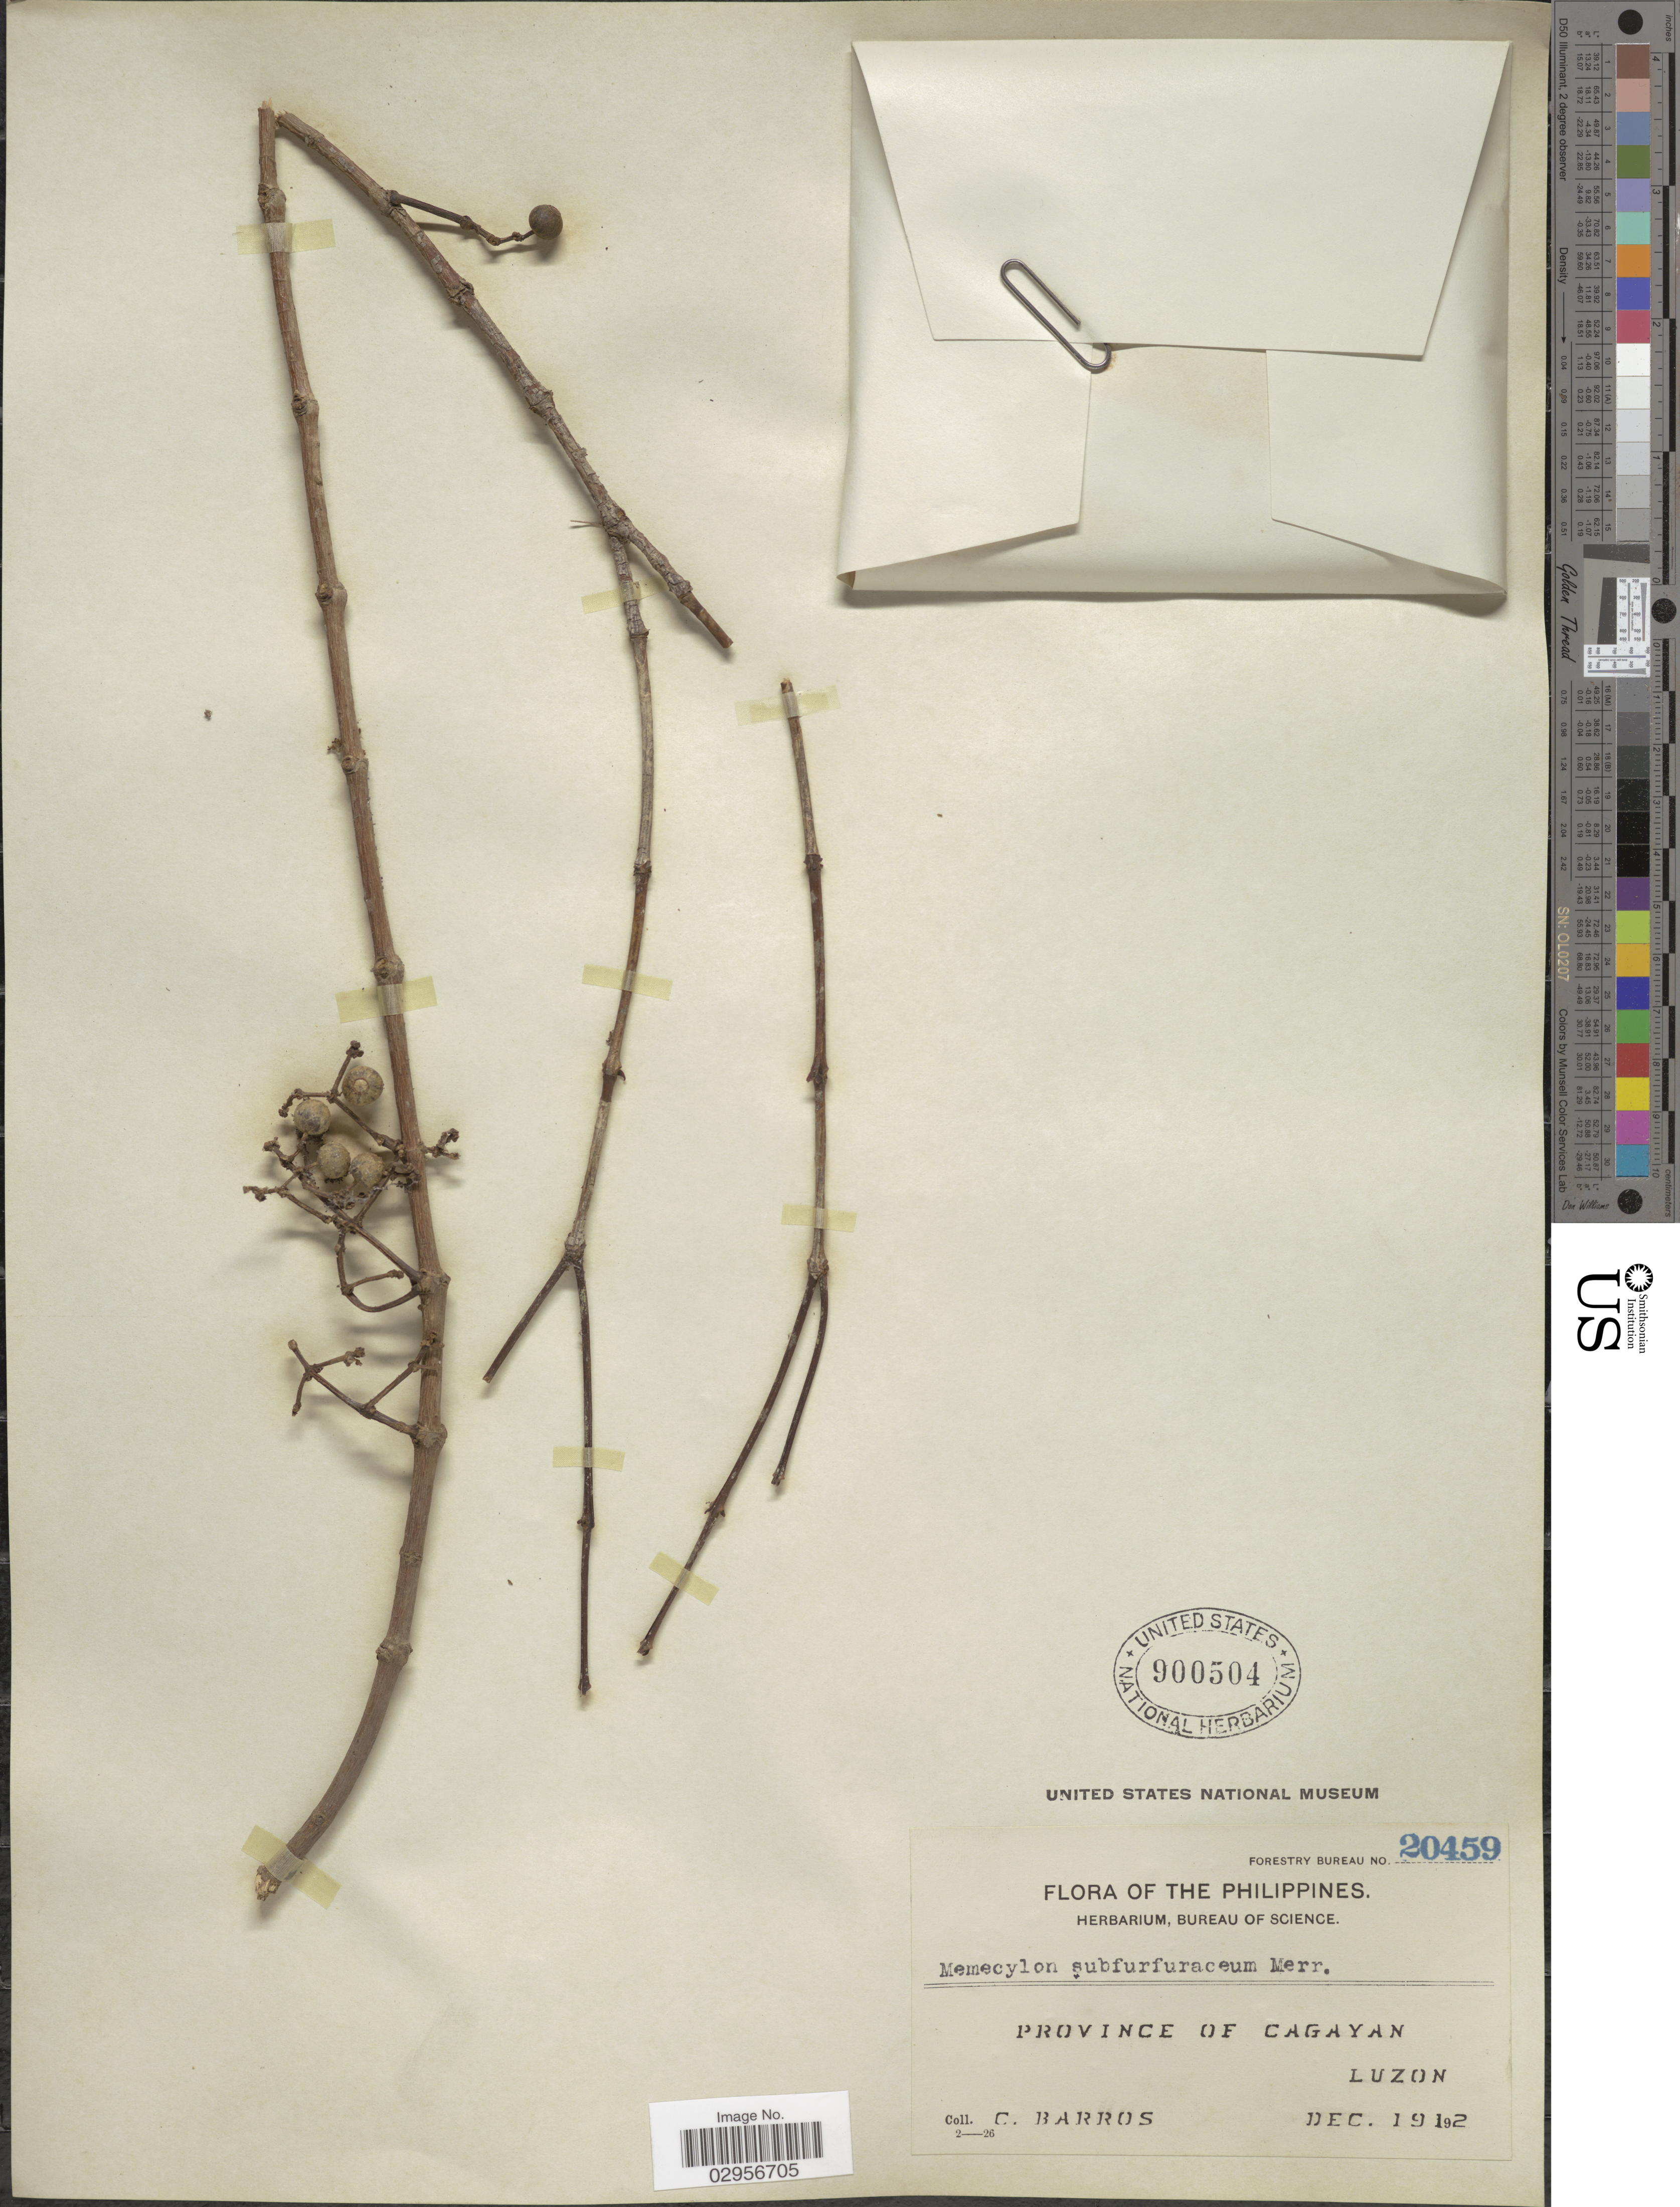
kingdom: Plantae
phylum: Tracheophyta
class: Magnoliopsida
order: Myrtales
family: Melastomataceae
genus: Memecylon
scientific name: Memecylon subfurfuraceum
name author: Merr.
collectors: C. Barros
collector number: Forestry Bureau 20459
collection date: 1912-12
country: Philippines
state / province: Cagayan Valley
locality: Province of Cagayan, Luzon.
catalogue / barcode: US 900504